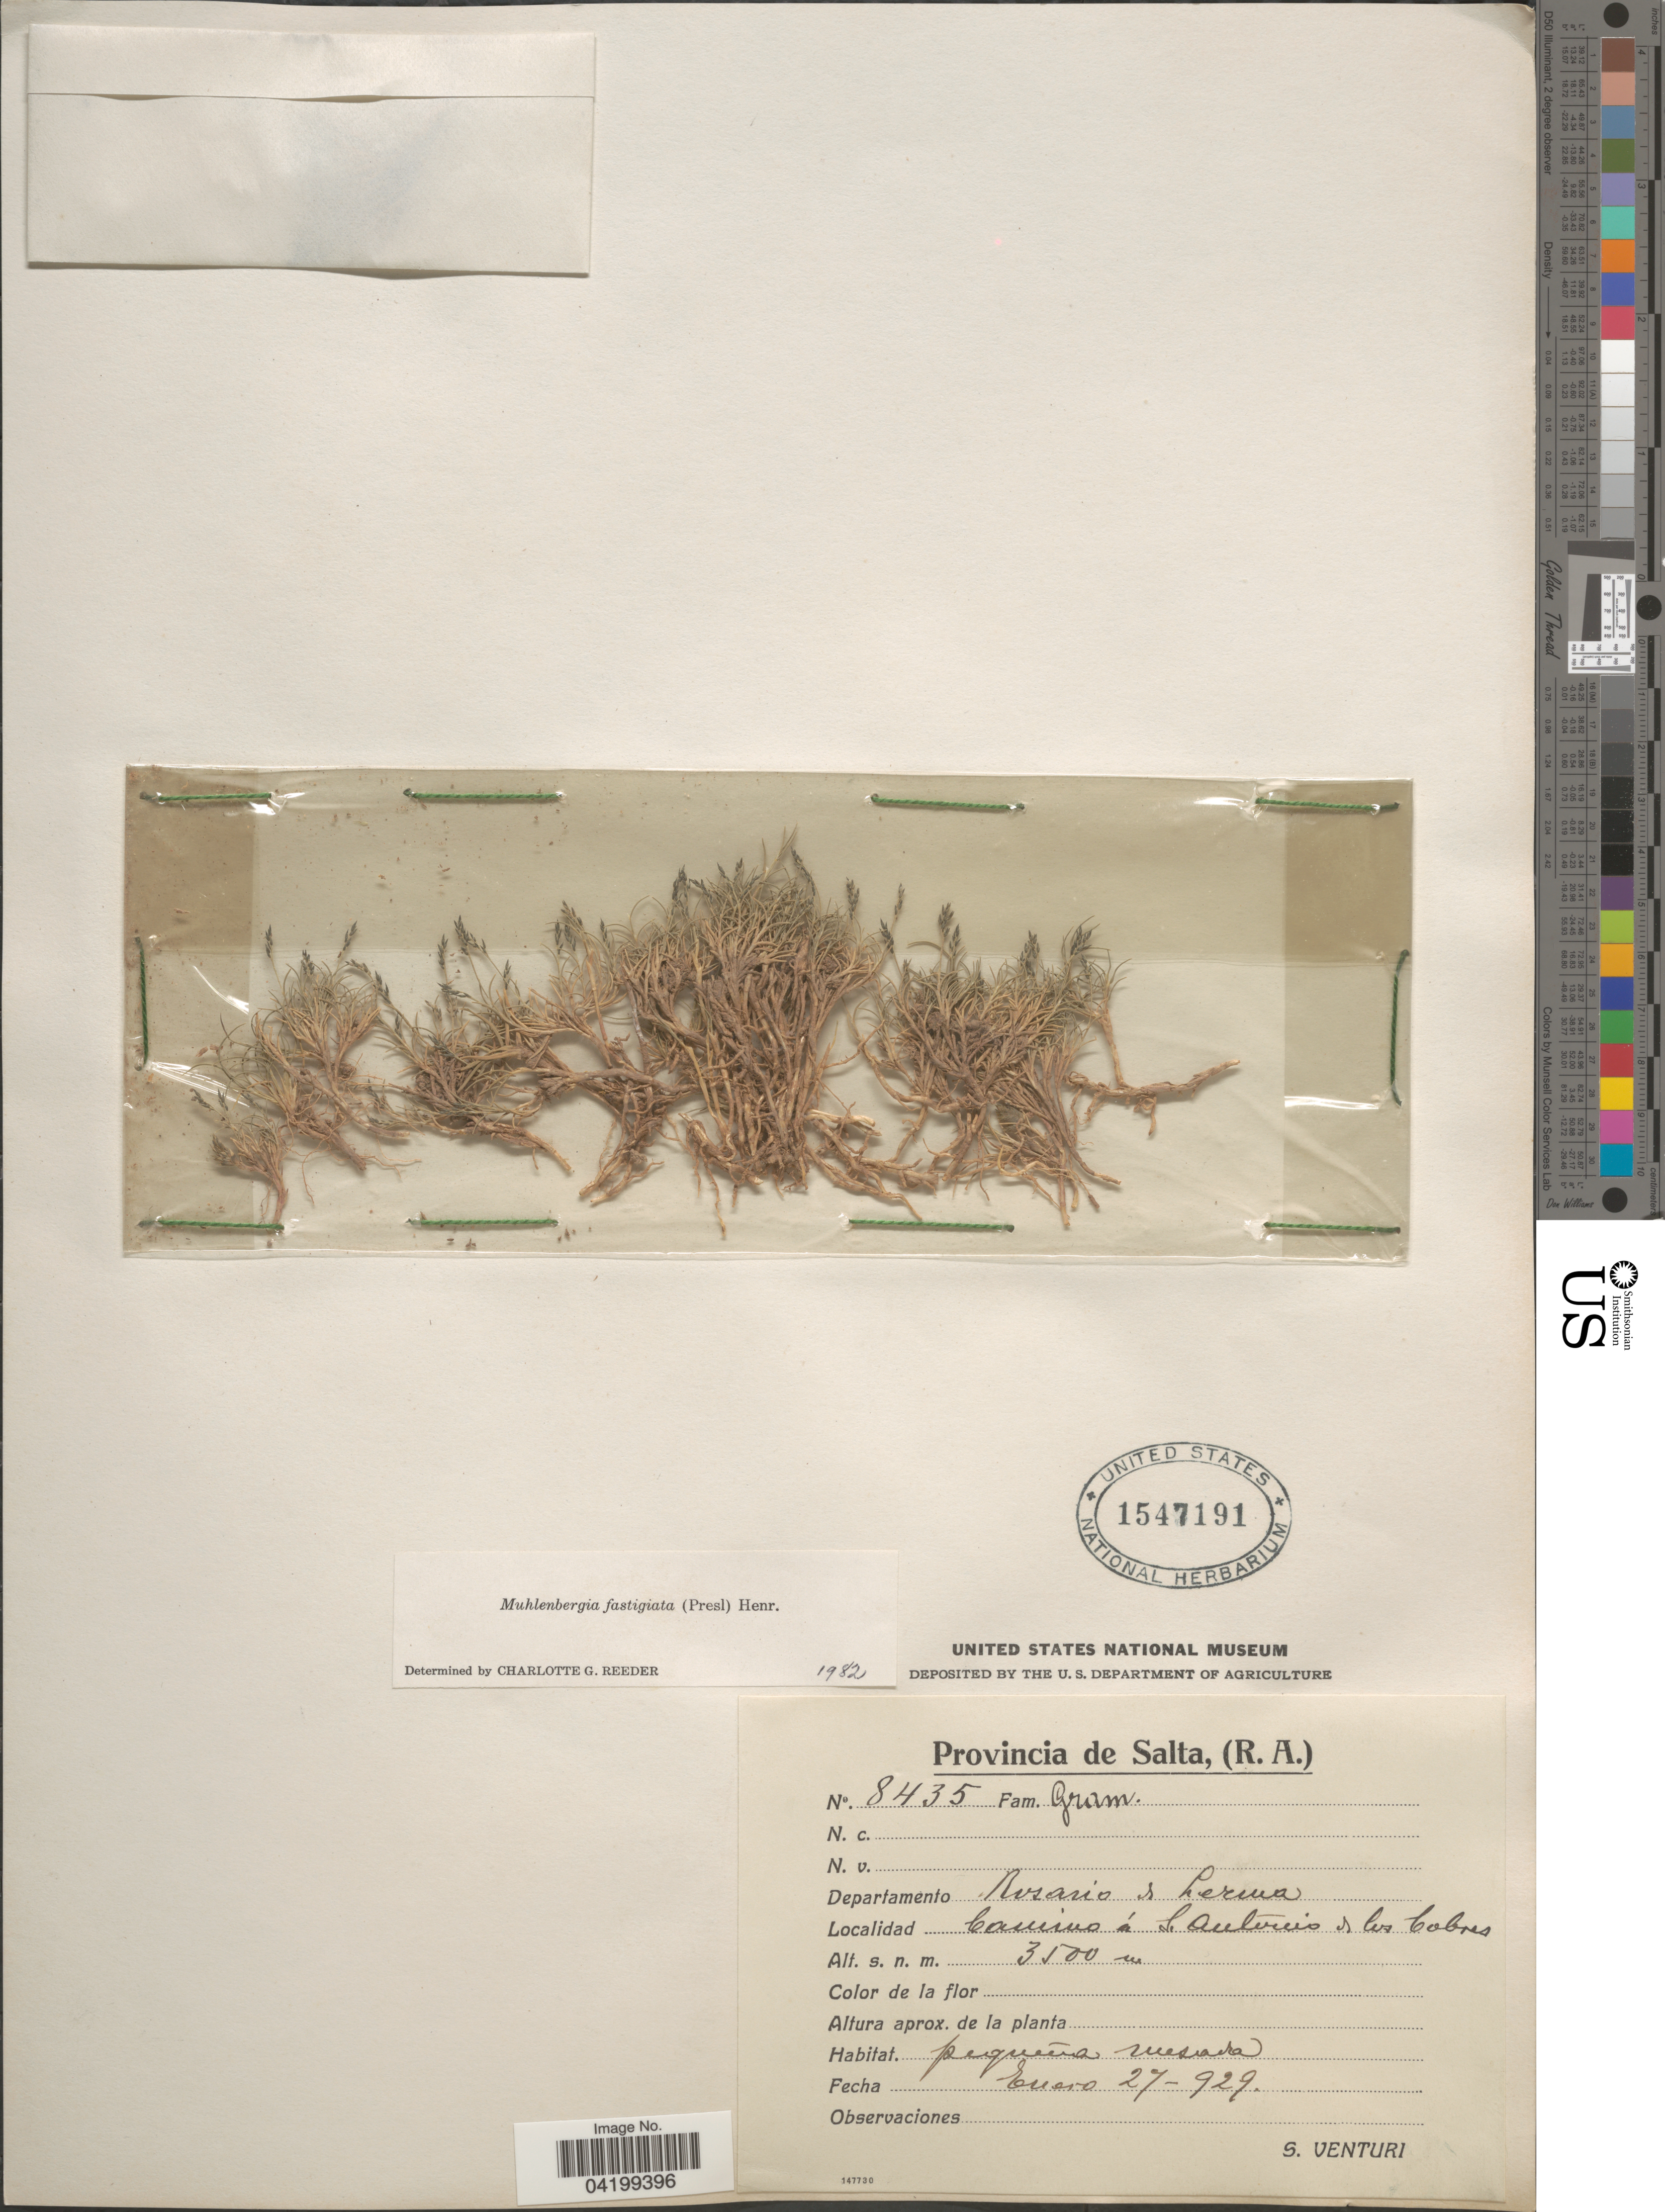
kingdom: Plantae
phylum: Tracheophyta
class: Liliopsida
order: Poales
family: Poaceae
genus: Muhlenbergia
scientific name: Muhlenbergia fastigiata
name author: (J. Presl) Henr.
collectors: S. Venturi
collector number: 8435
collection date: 1929-01-27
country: Argentina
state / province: Salta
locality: Departamento Rosario de Lerma.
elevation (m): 3500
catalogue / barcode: US 1547191